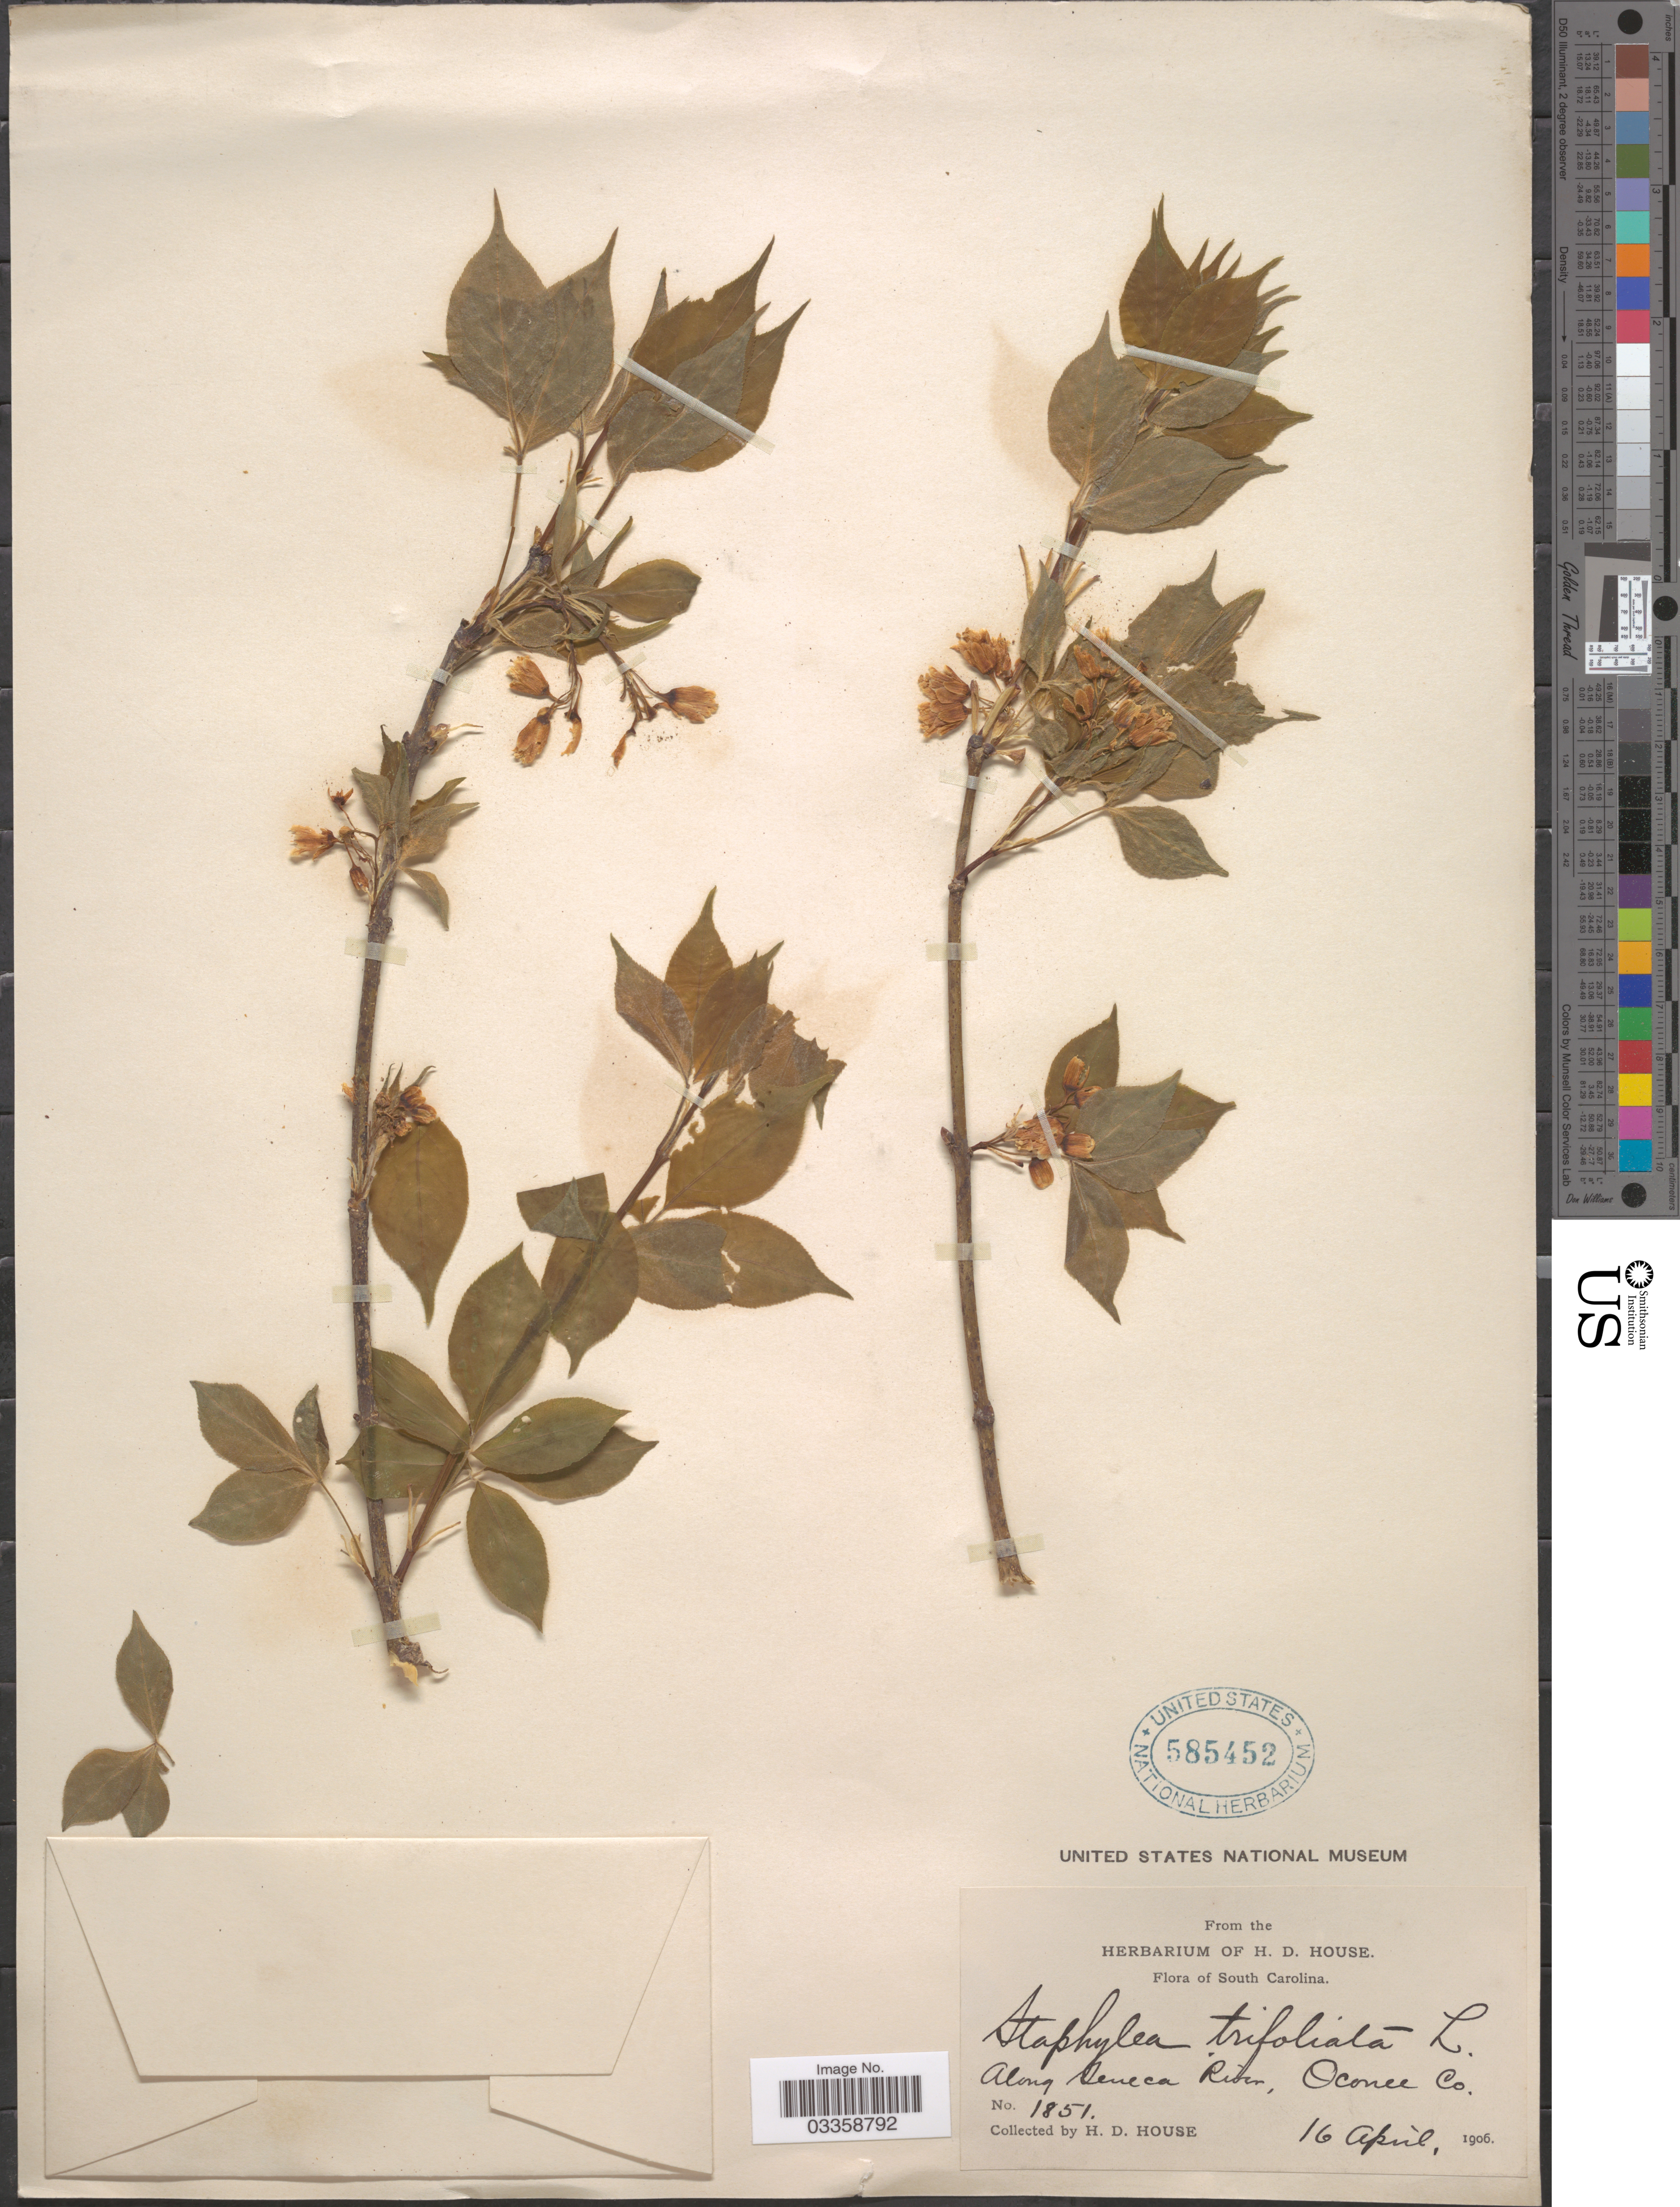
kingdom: Plantae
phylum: Tracheophyta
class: Magnoliopsida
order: Crossosomatales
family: Staphyleaceae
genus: Staphylea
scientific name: Staphylea trifolia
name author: L.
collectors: H. D. House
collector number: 1851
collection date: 1906-04-16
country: United States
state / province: South Carolina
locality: Along Seneca River, Oconee Co.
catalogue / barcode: US 585452